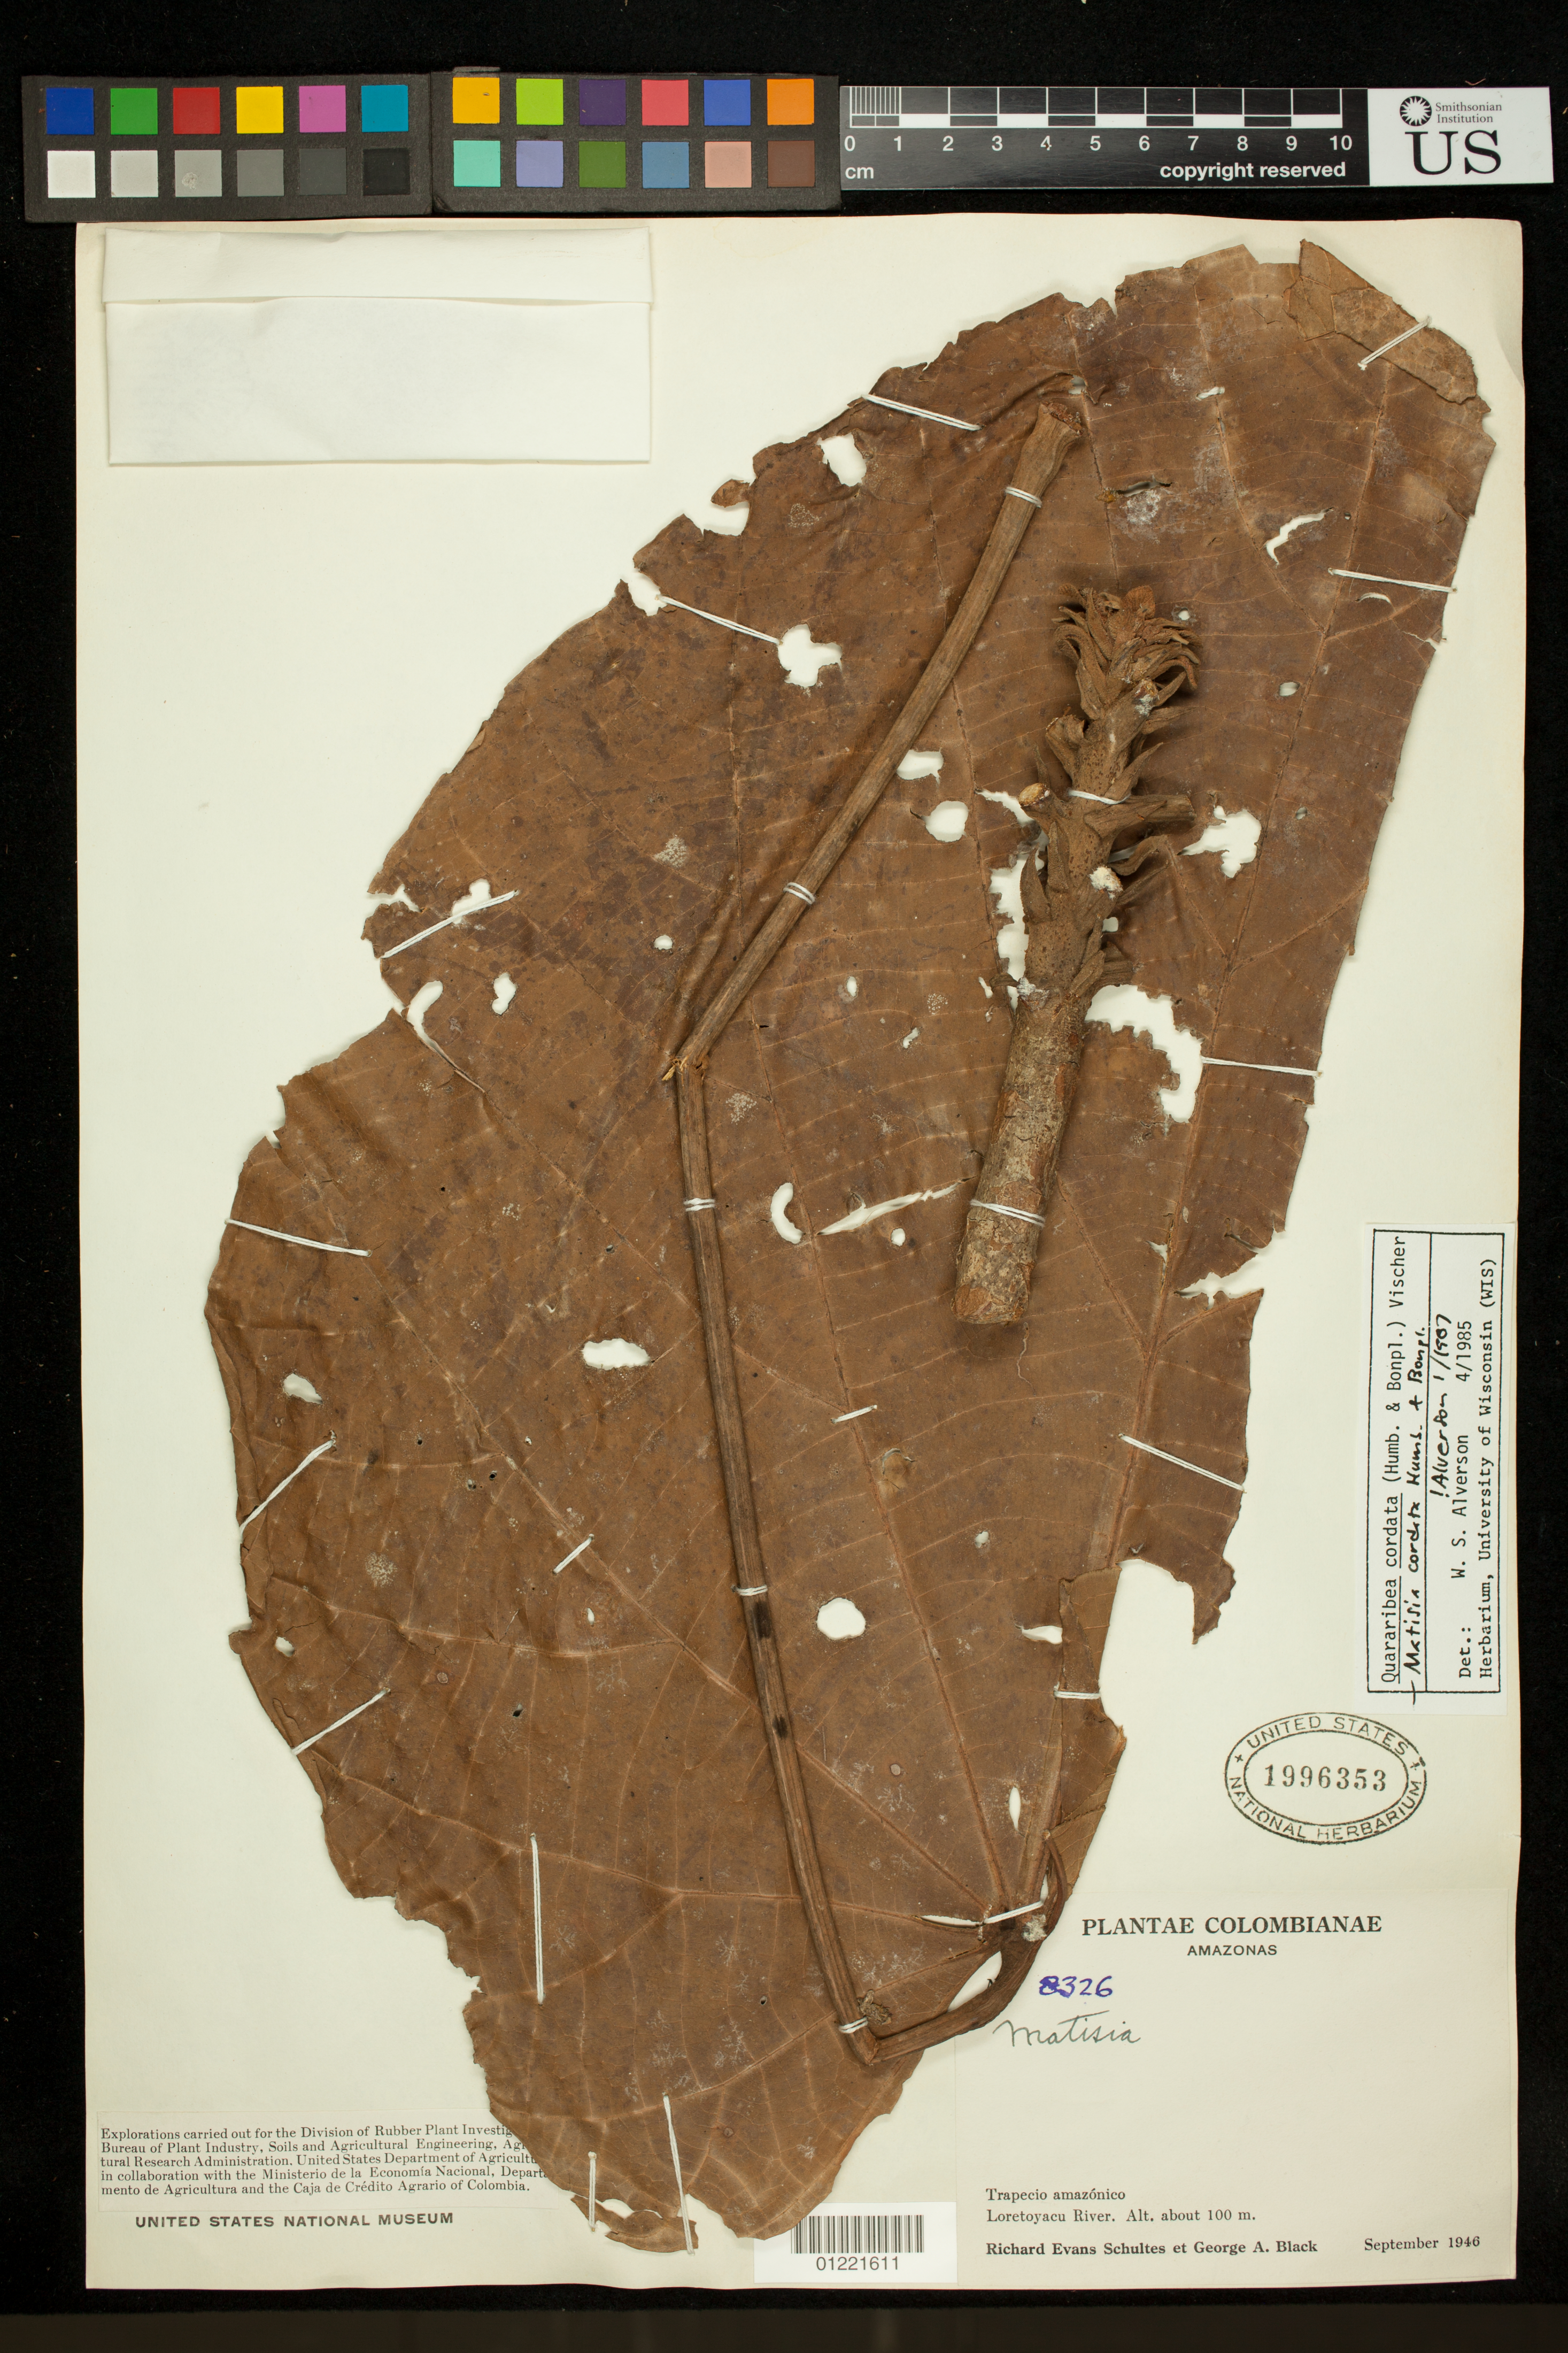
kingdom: Plantae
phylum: Tracheophyta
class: Magnoliopsida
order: Malvales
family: Malvaceae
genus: Matisia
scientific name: Matisia cordata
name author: Humb. & Bonpl.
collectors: R. E. Schultes & G. A. Black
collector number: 8326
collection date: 1946-09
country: Colombia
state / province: Amazônas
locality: Trapecio amazonico. Loretoyacu River.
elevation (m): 100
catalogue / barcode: US 1996353